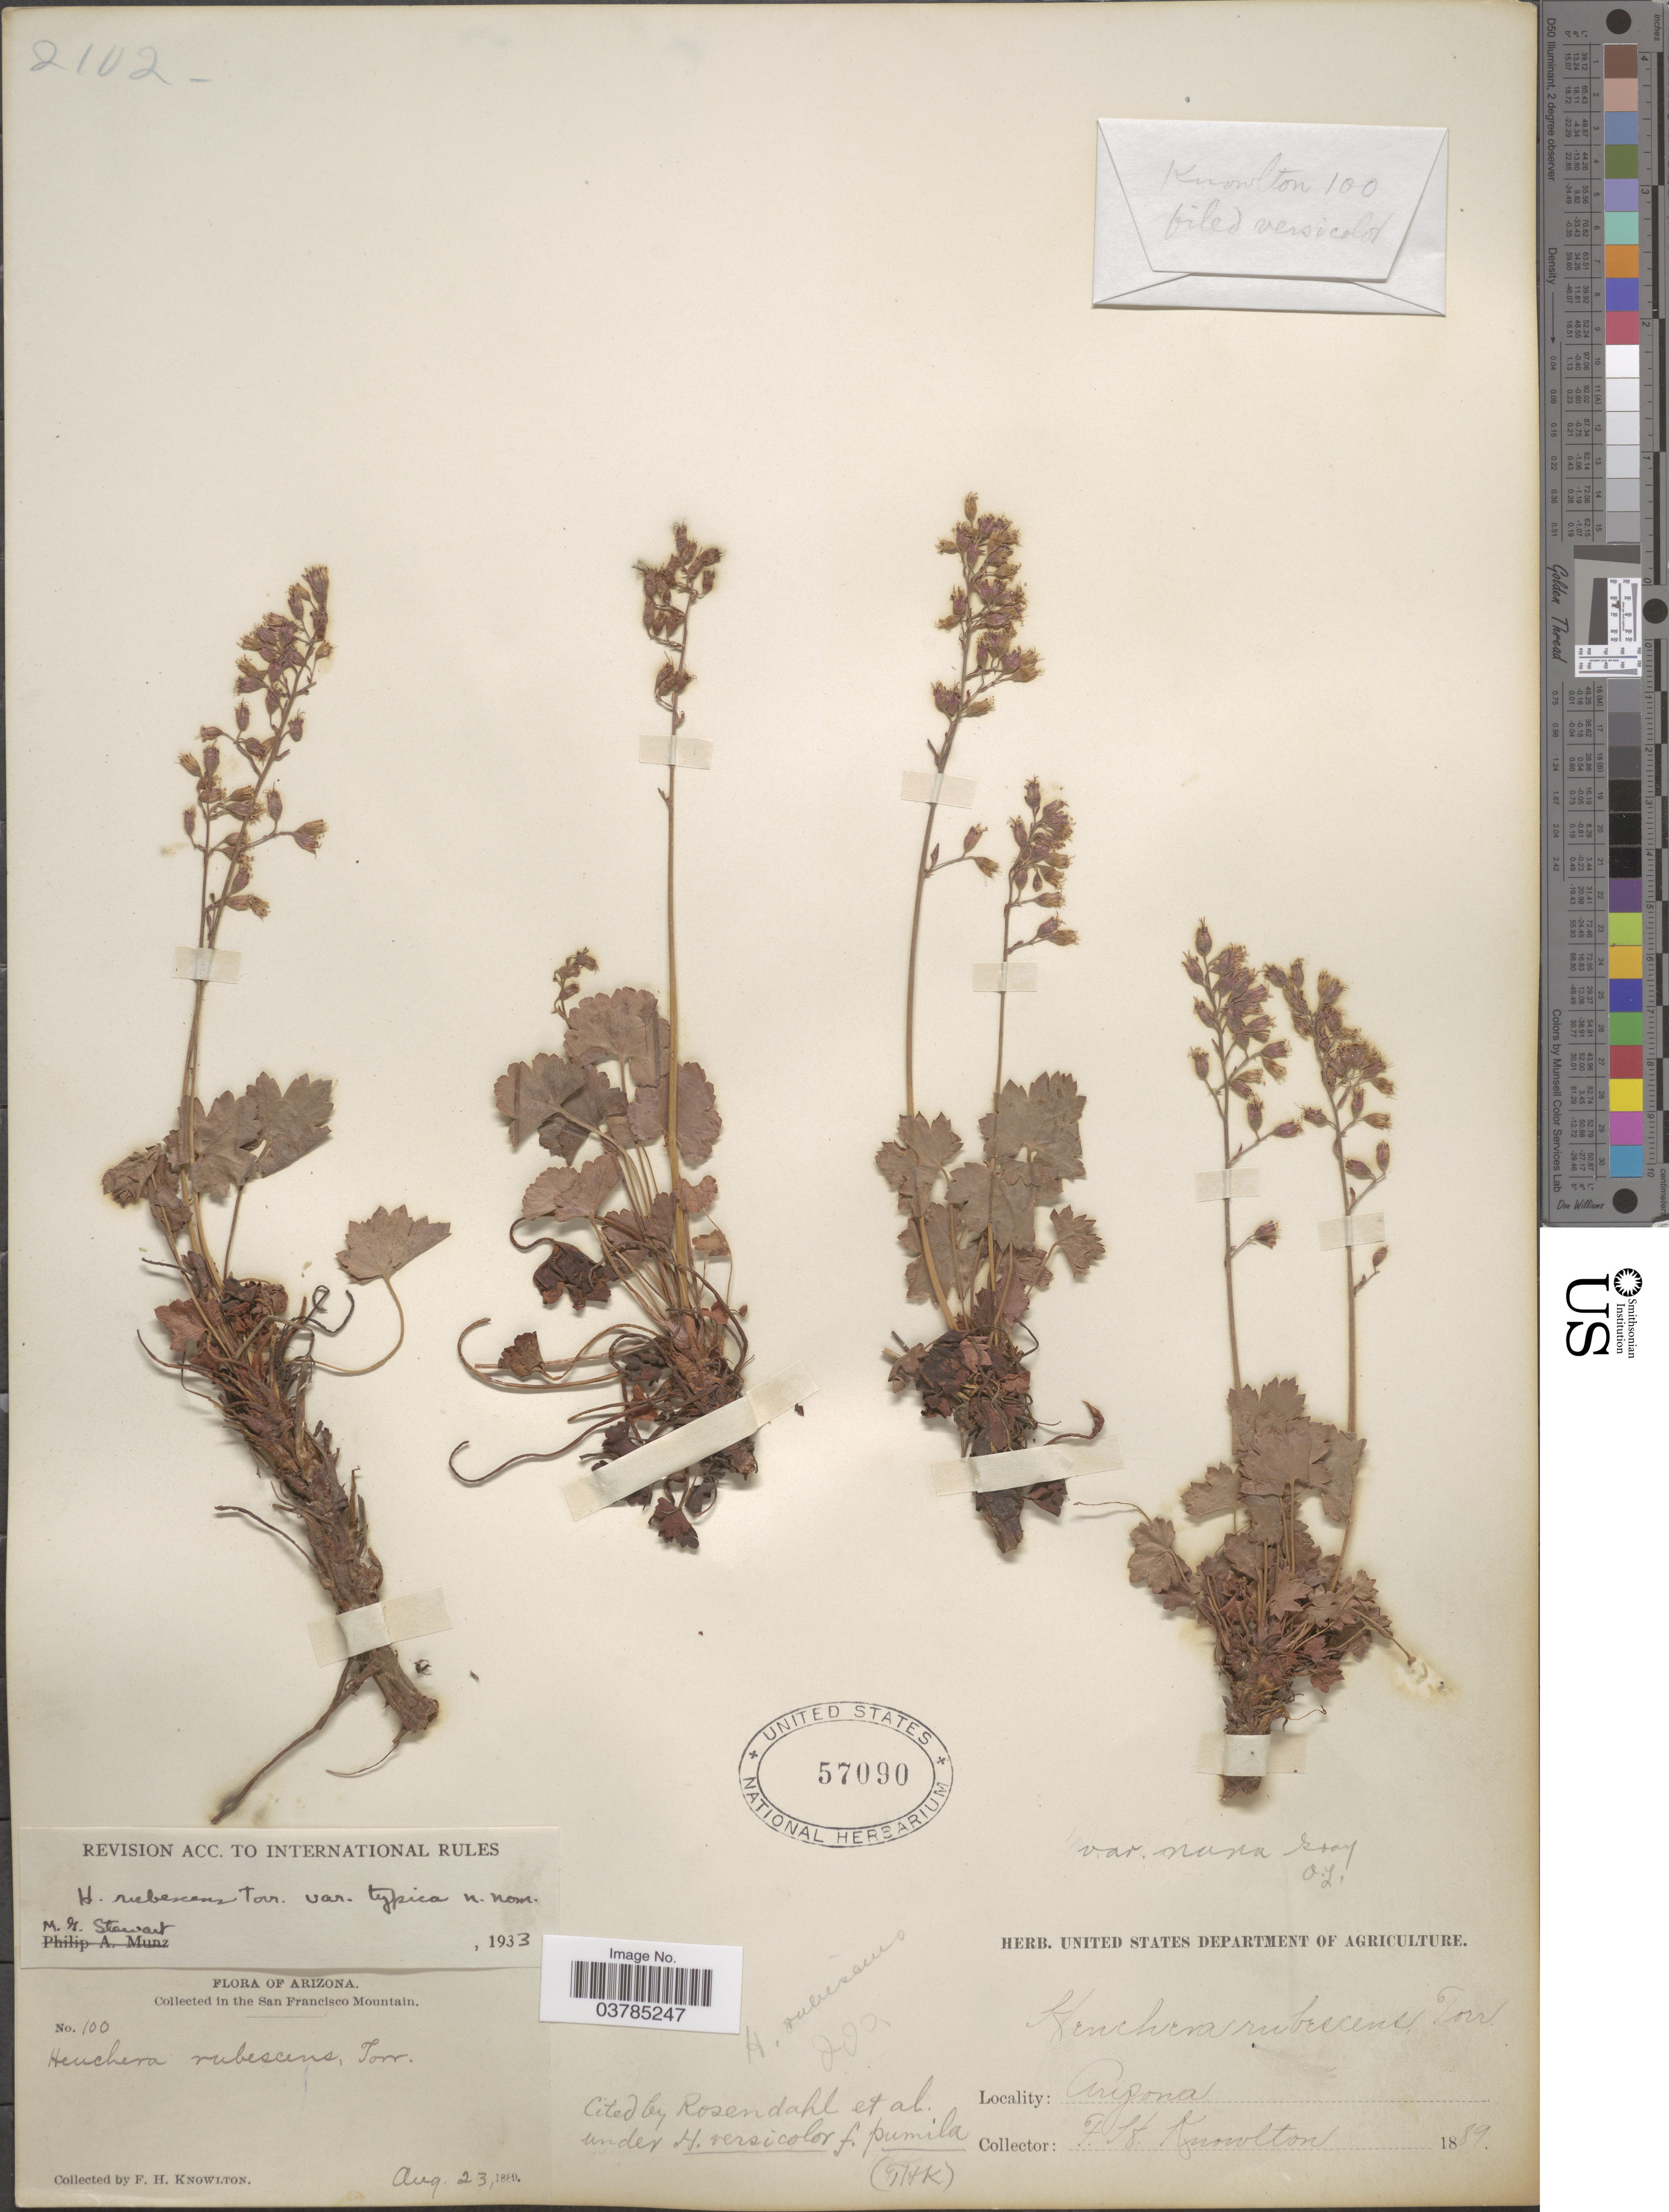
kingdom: Plantae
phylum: Tracheophyta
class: Magnoliopsida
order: Saxifragales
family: Saxifragaceae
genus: Heuchera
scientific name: Heuchera versicolor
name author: Greene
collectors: F. H. Knowlton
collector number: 100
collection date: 1889-08-23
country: United States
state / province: Arizona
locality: In the San Francisco Mountain.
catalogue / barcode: US 57090